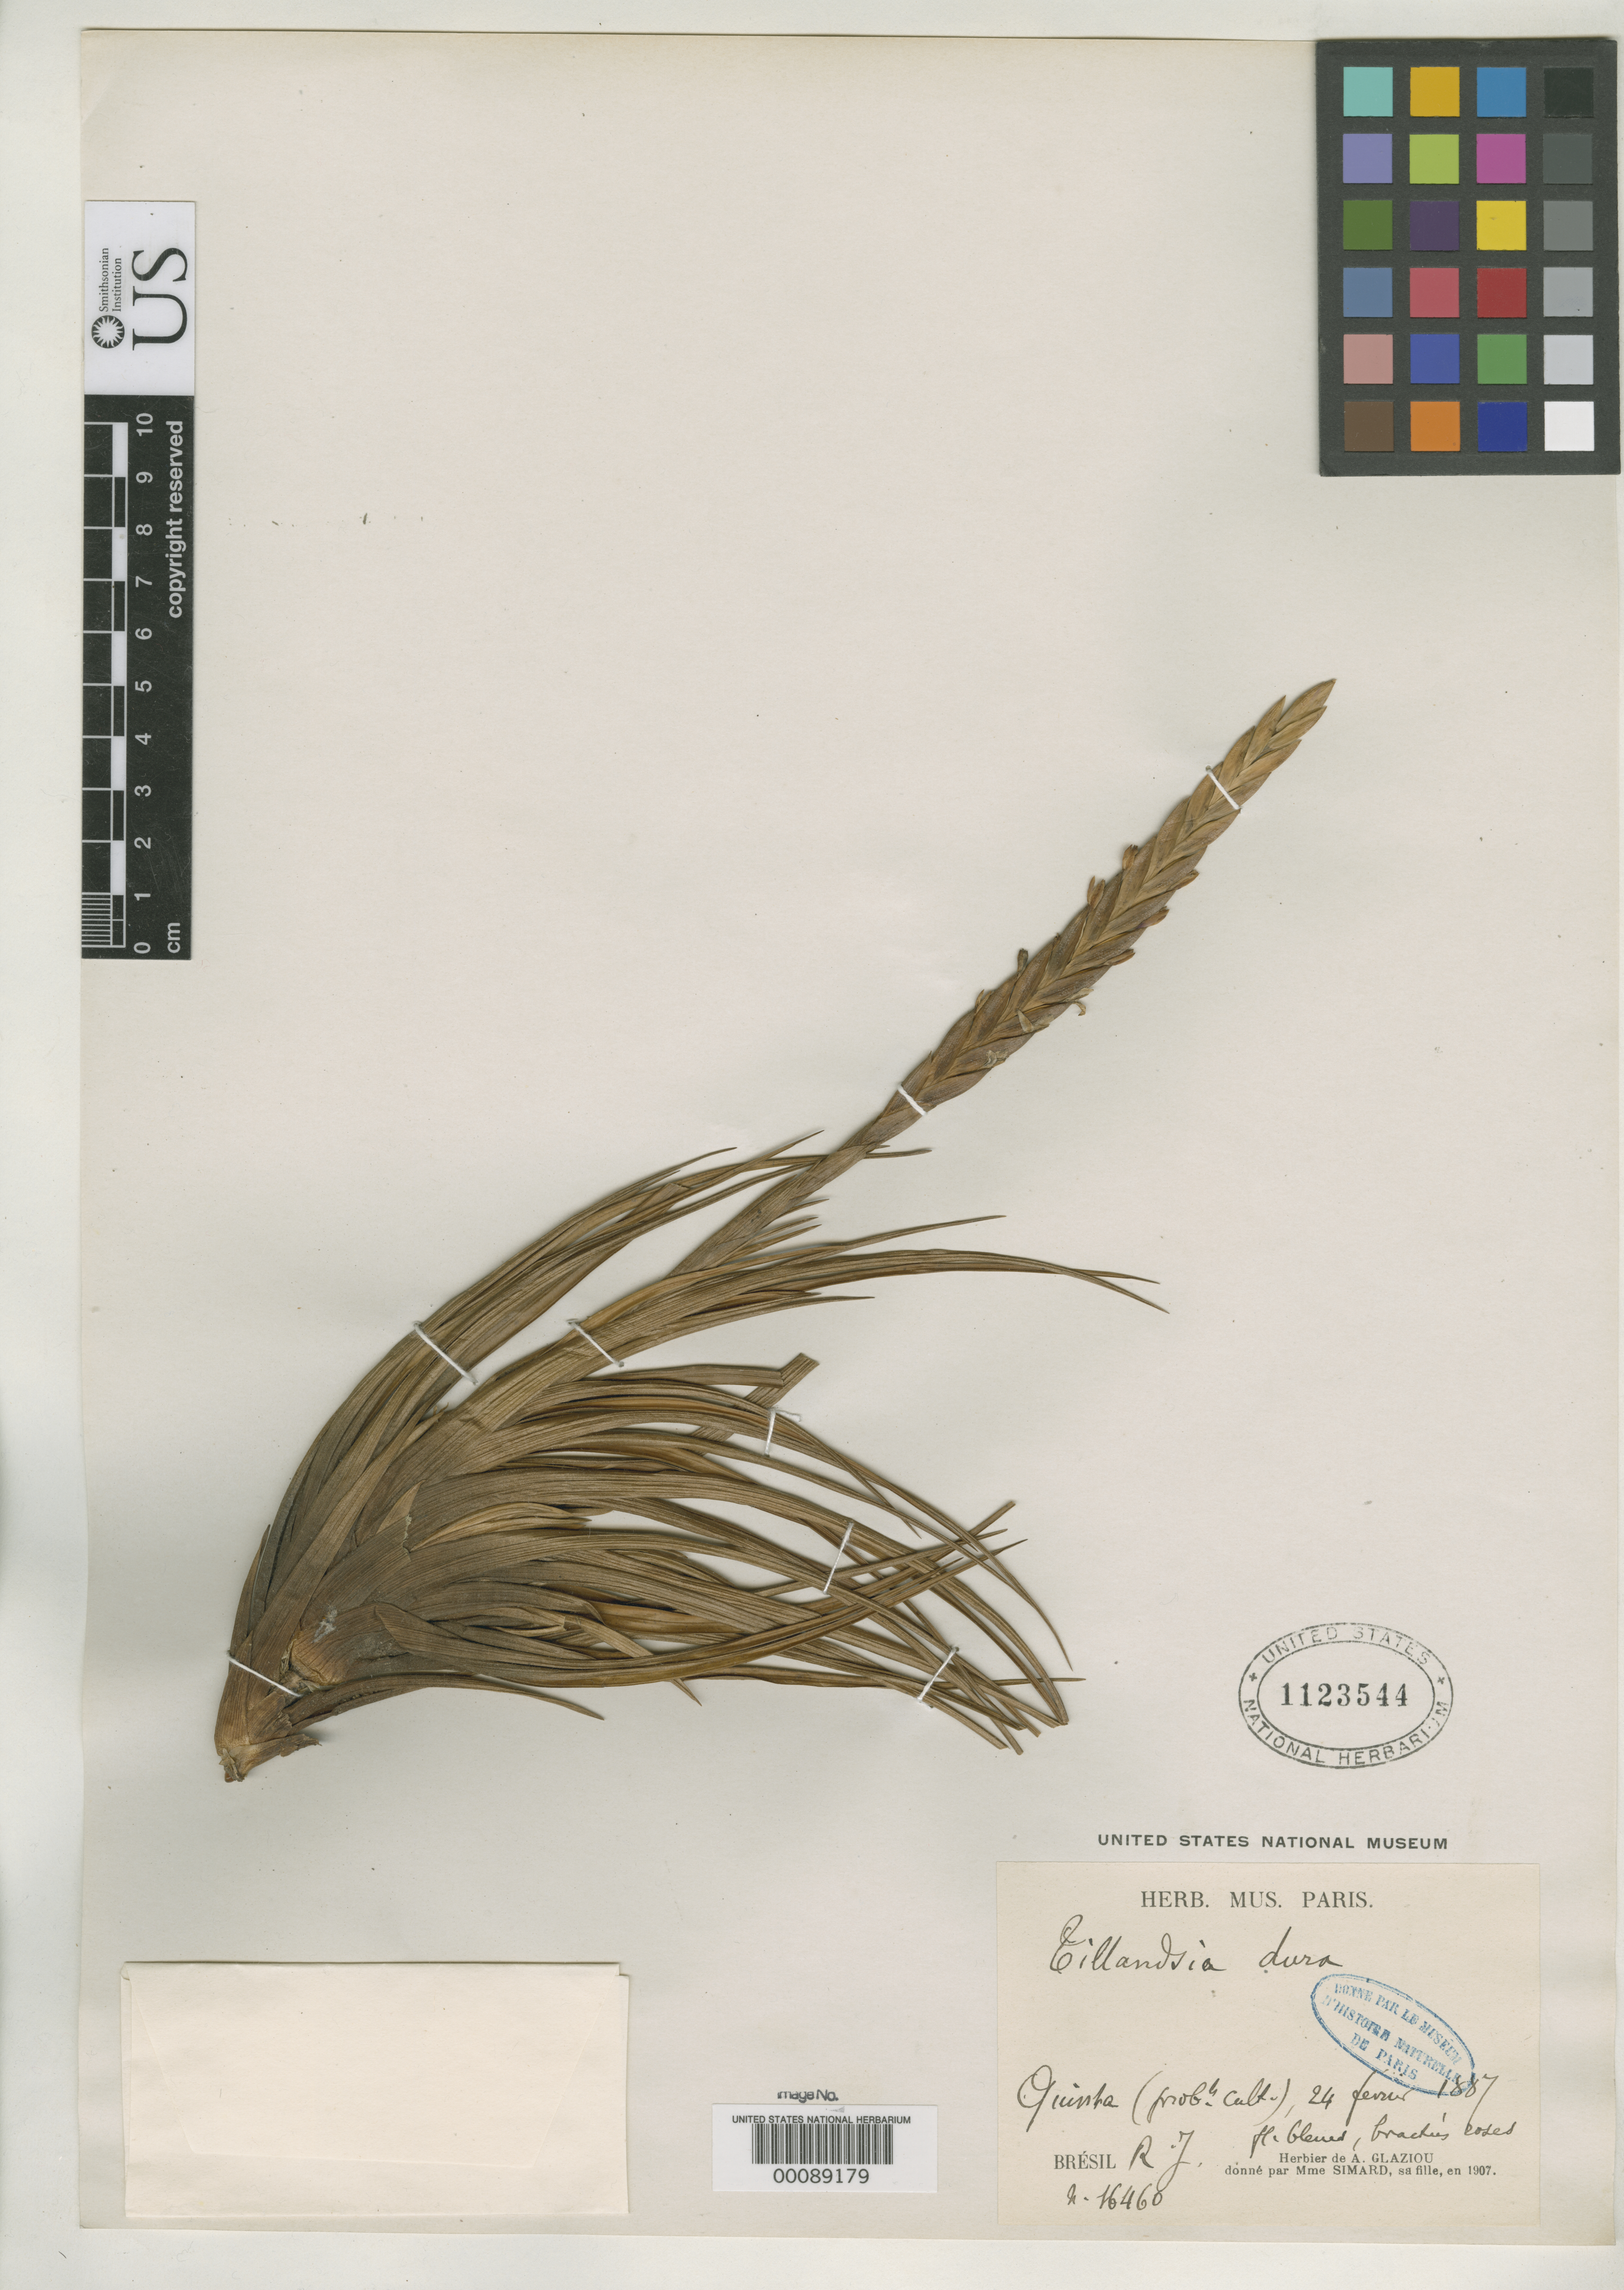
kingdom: Plantae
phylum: Tracheophyta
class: Liliopsida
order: Poales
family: Bromeliaceae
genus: Tillandsia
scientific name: Tillandsia dura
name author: Baker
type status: Isotype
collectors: A. F. M. Glaziou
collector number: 16460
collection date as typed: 28 Feb 1887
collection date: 1887-02-28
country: Brazil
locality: Quimpa.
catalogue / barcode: US 1123544